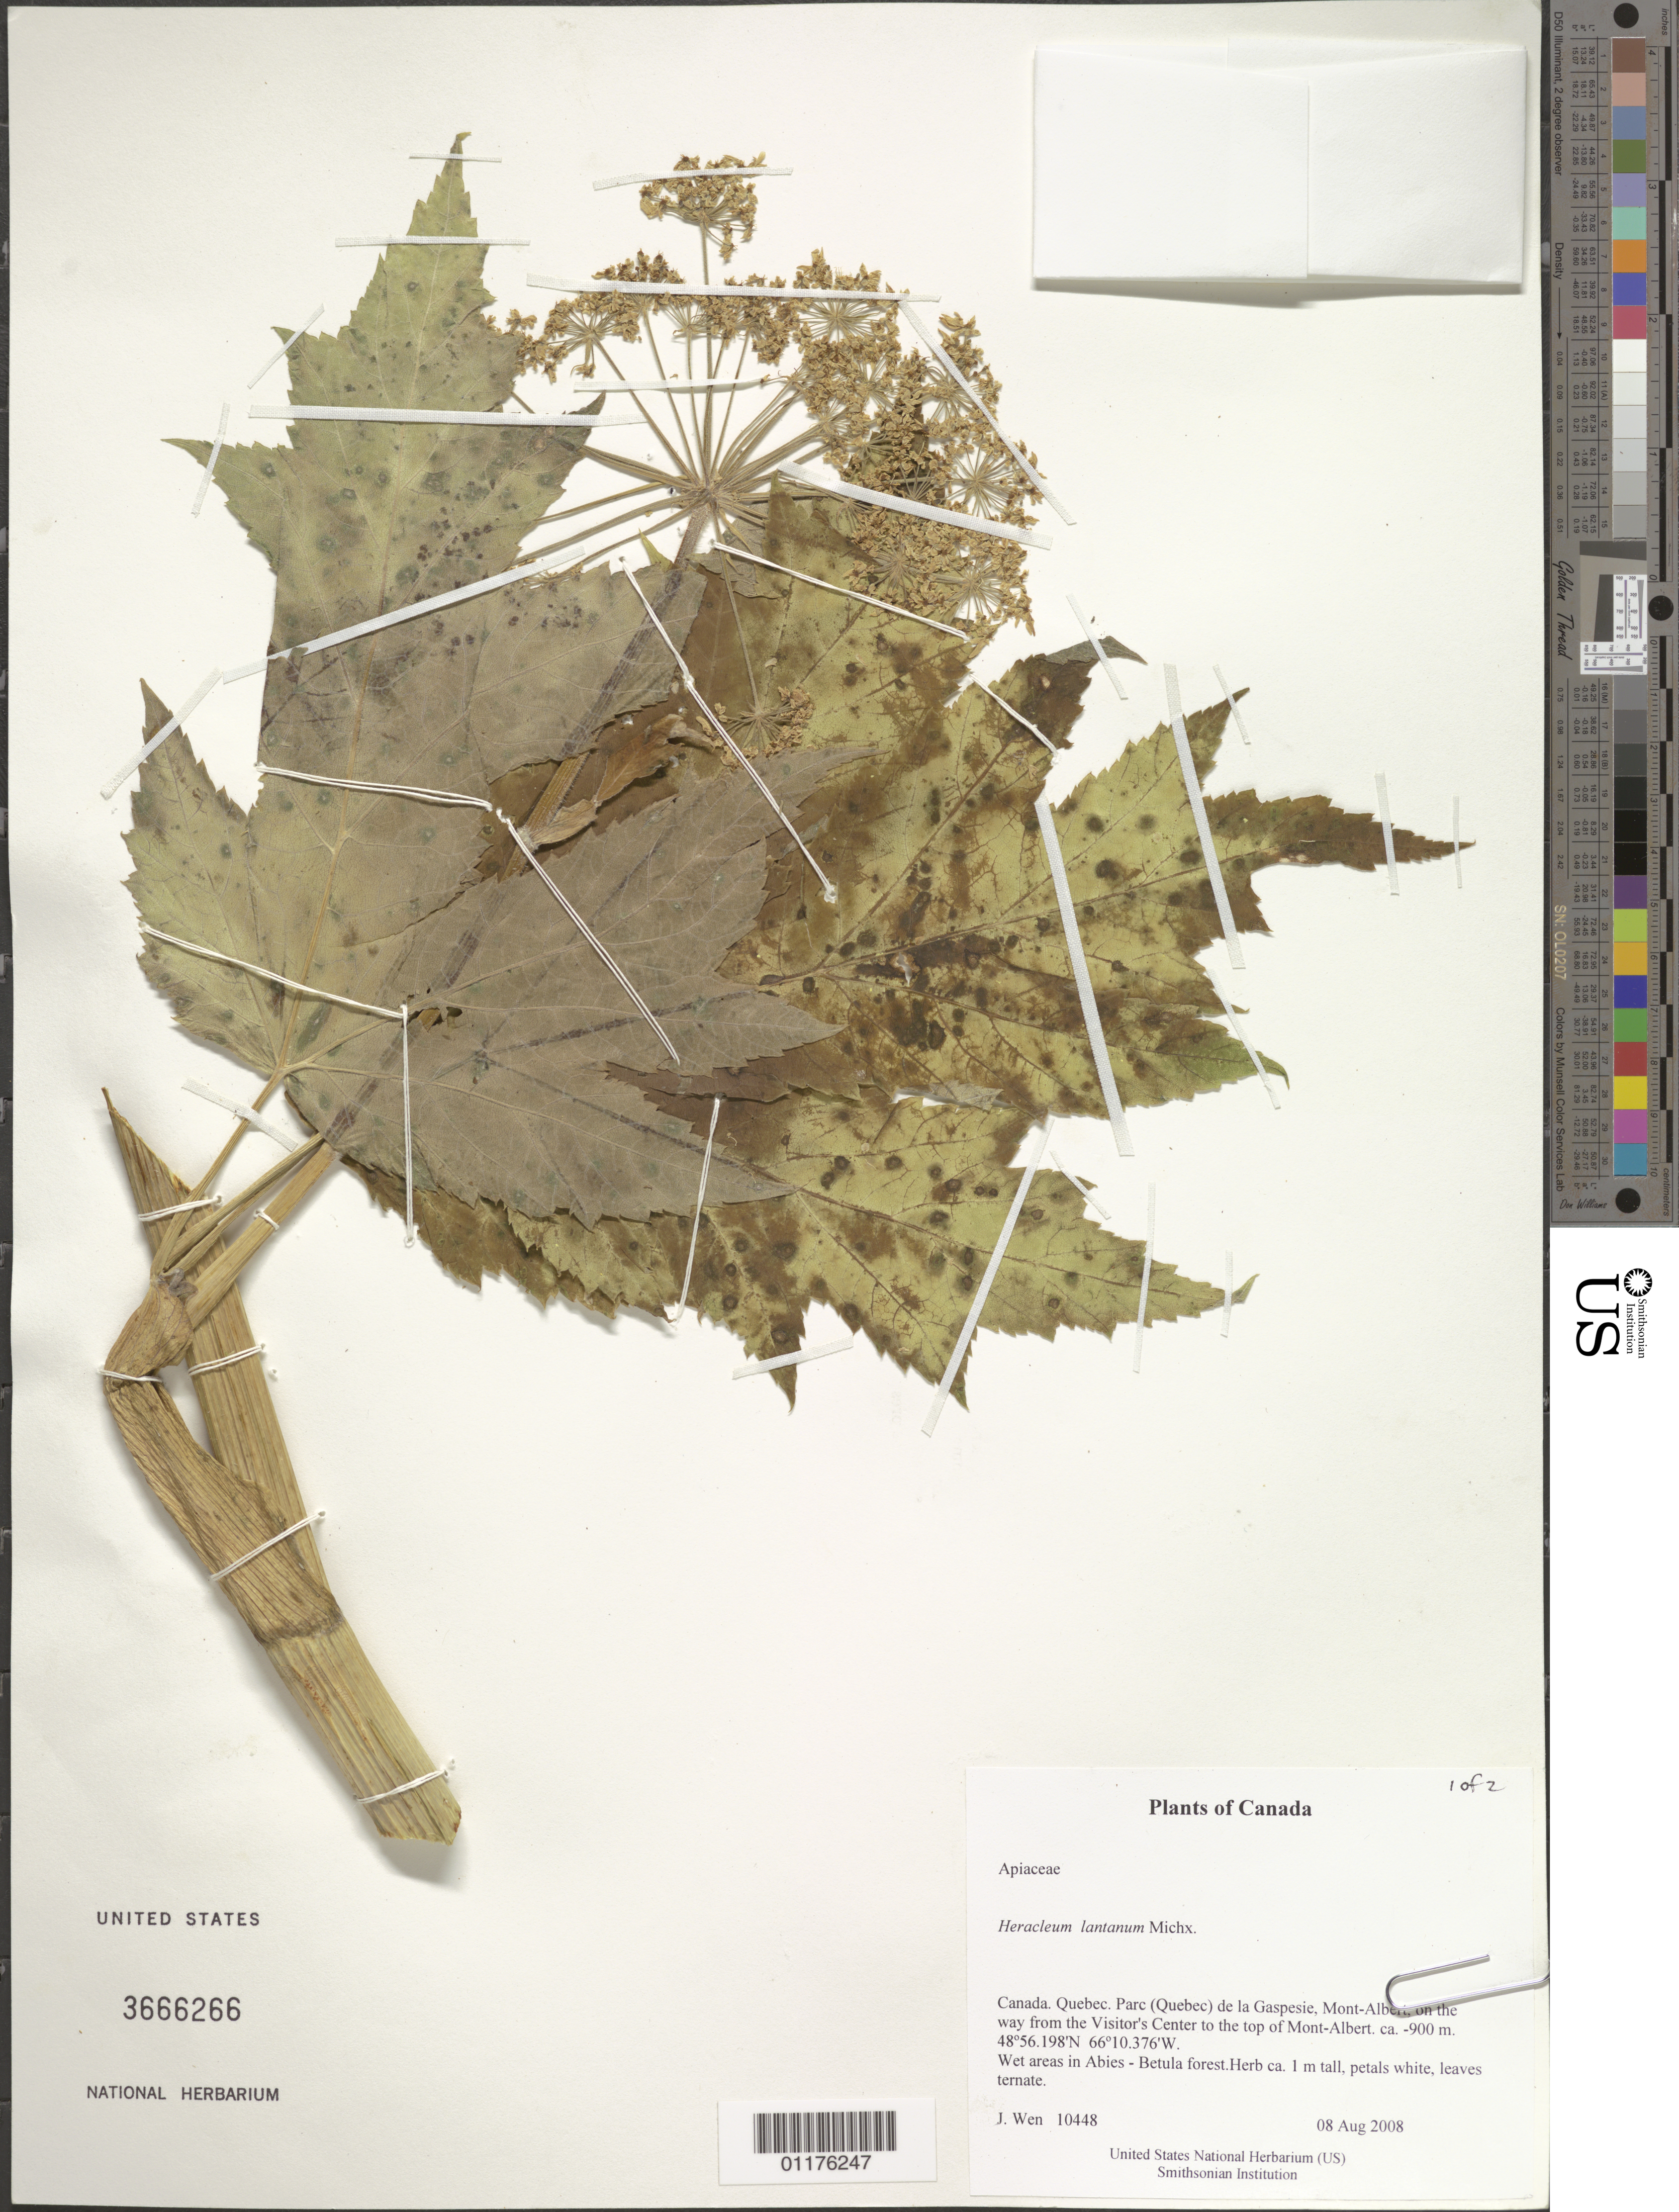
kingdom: Plantae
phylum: Tracheophyta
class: Magnoliopsida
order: Apiales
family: Apiaceae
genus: Heracleum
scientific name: Heracleum lantanum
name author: Michx.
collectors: J. Wen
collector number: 10448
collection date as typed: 08 Aug 2008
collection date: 2008-08-08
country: Canada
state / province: Quebec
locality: Parc (Quebec) de la Gaspesie, Mont-Albert, on the way from the Visitor's Center to the top of Mont-Albert.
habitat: Wet areas in Abies - Betula forest.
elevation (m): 900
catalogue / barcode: US 3666266